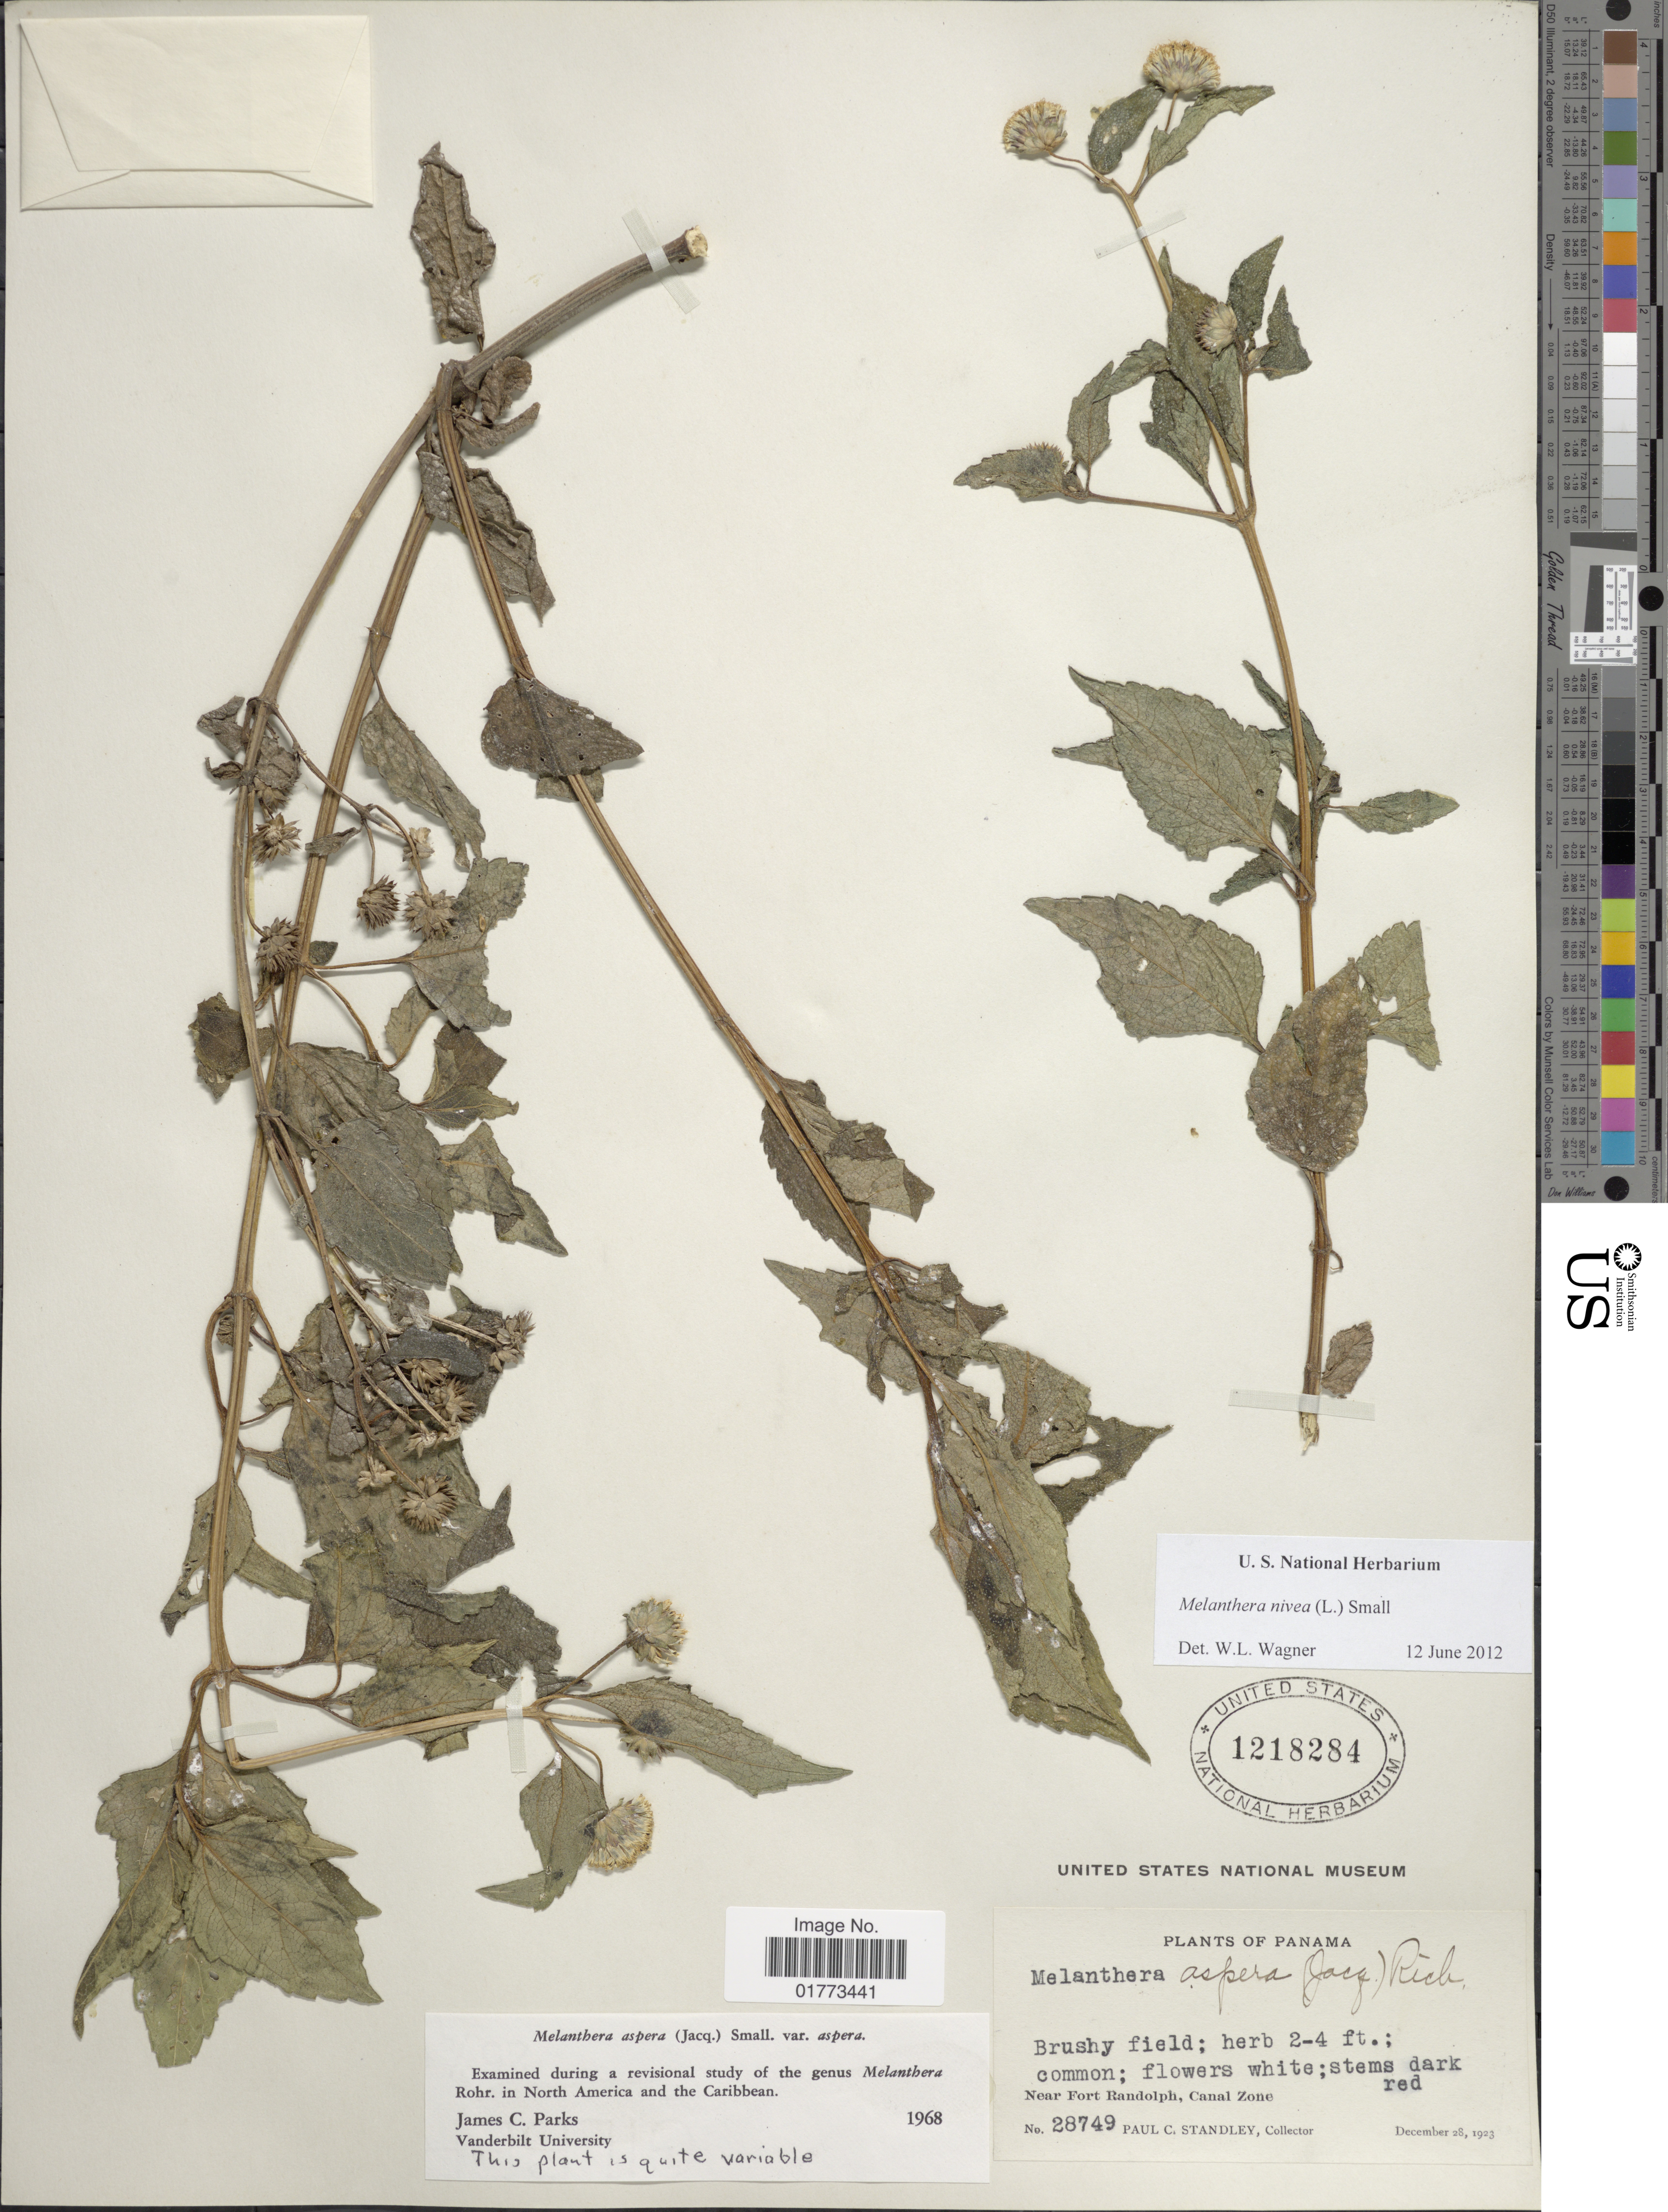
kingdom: Plantae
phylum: Tracheophyta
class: Magnoliopsida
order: Asterales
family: Asteraceae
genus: Melanthera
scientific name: Melanthera nivea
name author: (L.) Small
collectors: P. C. Standley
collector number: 28749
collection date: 1923-12-28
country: Panama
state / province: Colón / Panamá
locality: Near Fort Randolph, Canal Zone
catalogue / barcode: US 1218284